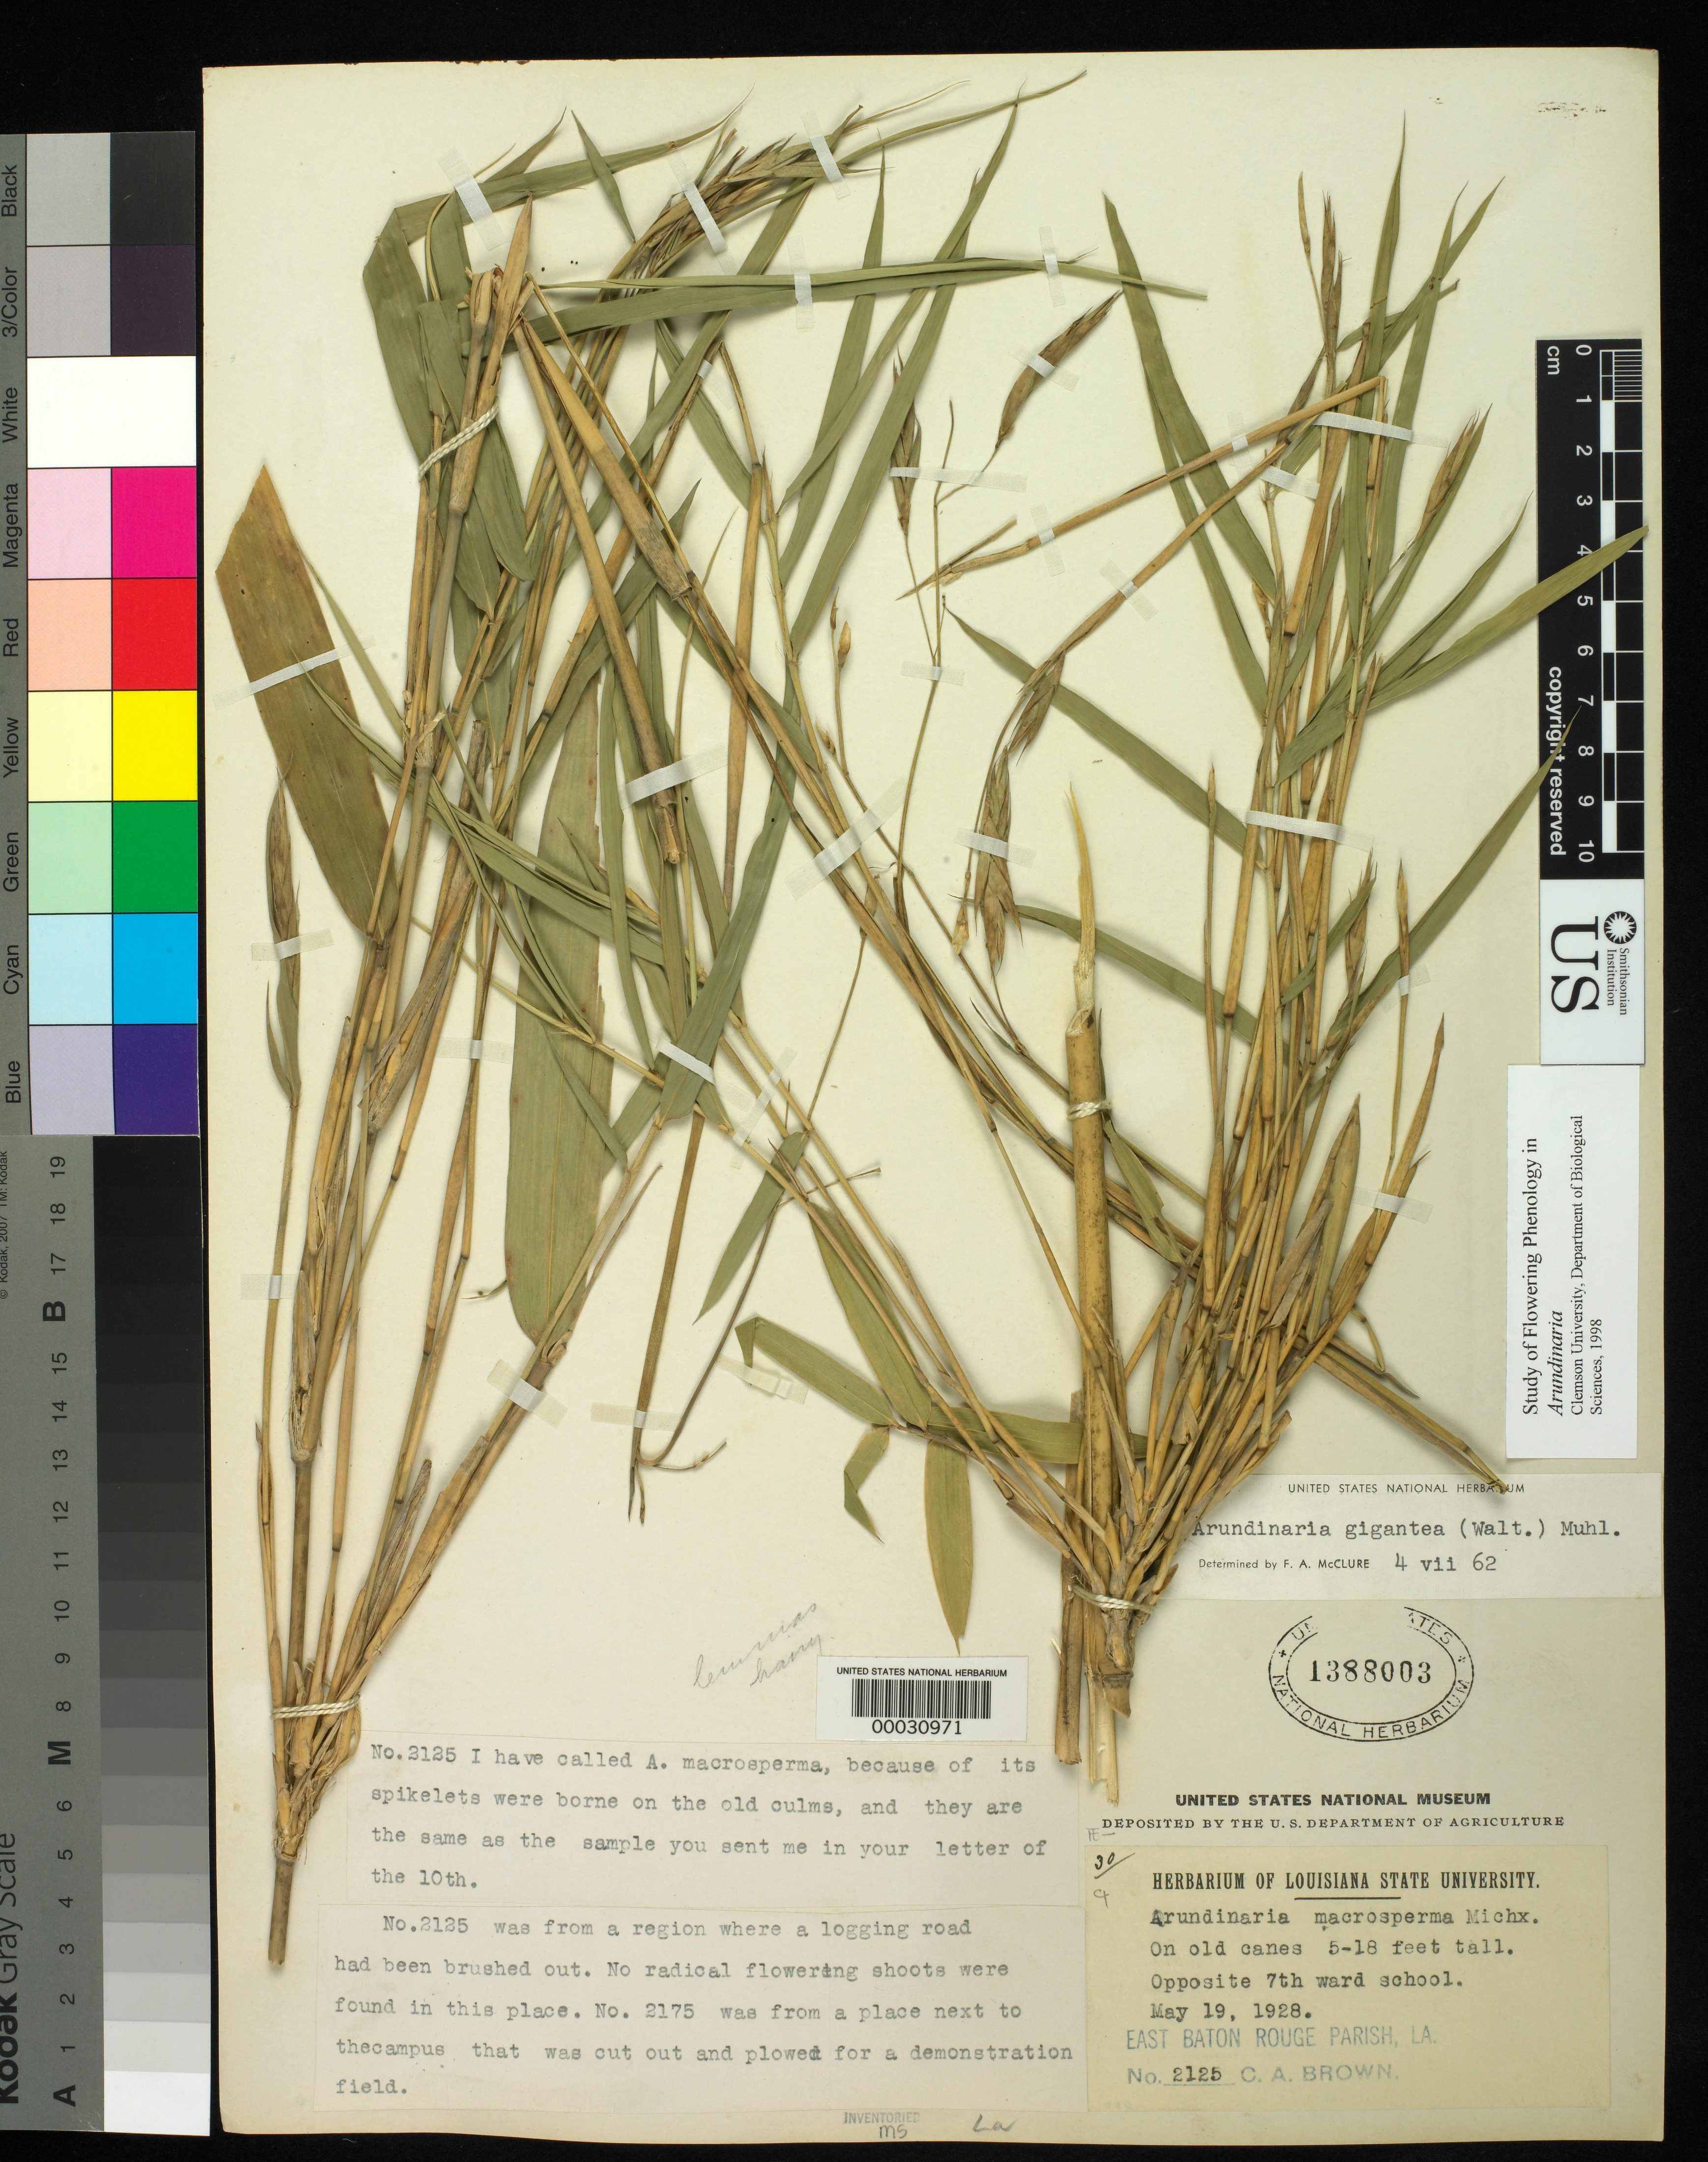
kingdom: Plantae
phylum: Tracheophyta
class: Liliopsida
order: Poales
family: Poaceae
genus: Arundinaria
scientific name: Arundinaria gigantea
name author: (Walter) Muhl.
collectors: C. A. Brown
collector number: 2125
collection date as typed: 19 May 1928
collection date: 1928-05-19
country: United States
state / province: Louisiana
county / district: East Baton Rouge Parish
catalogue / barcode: US 1388003